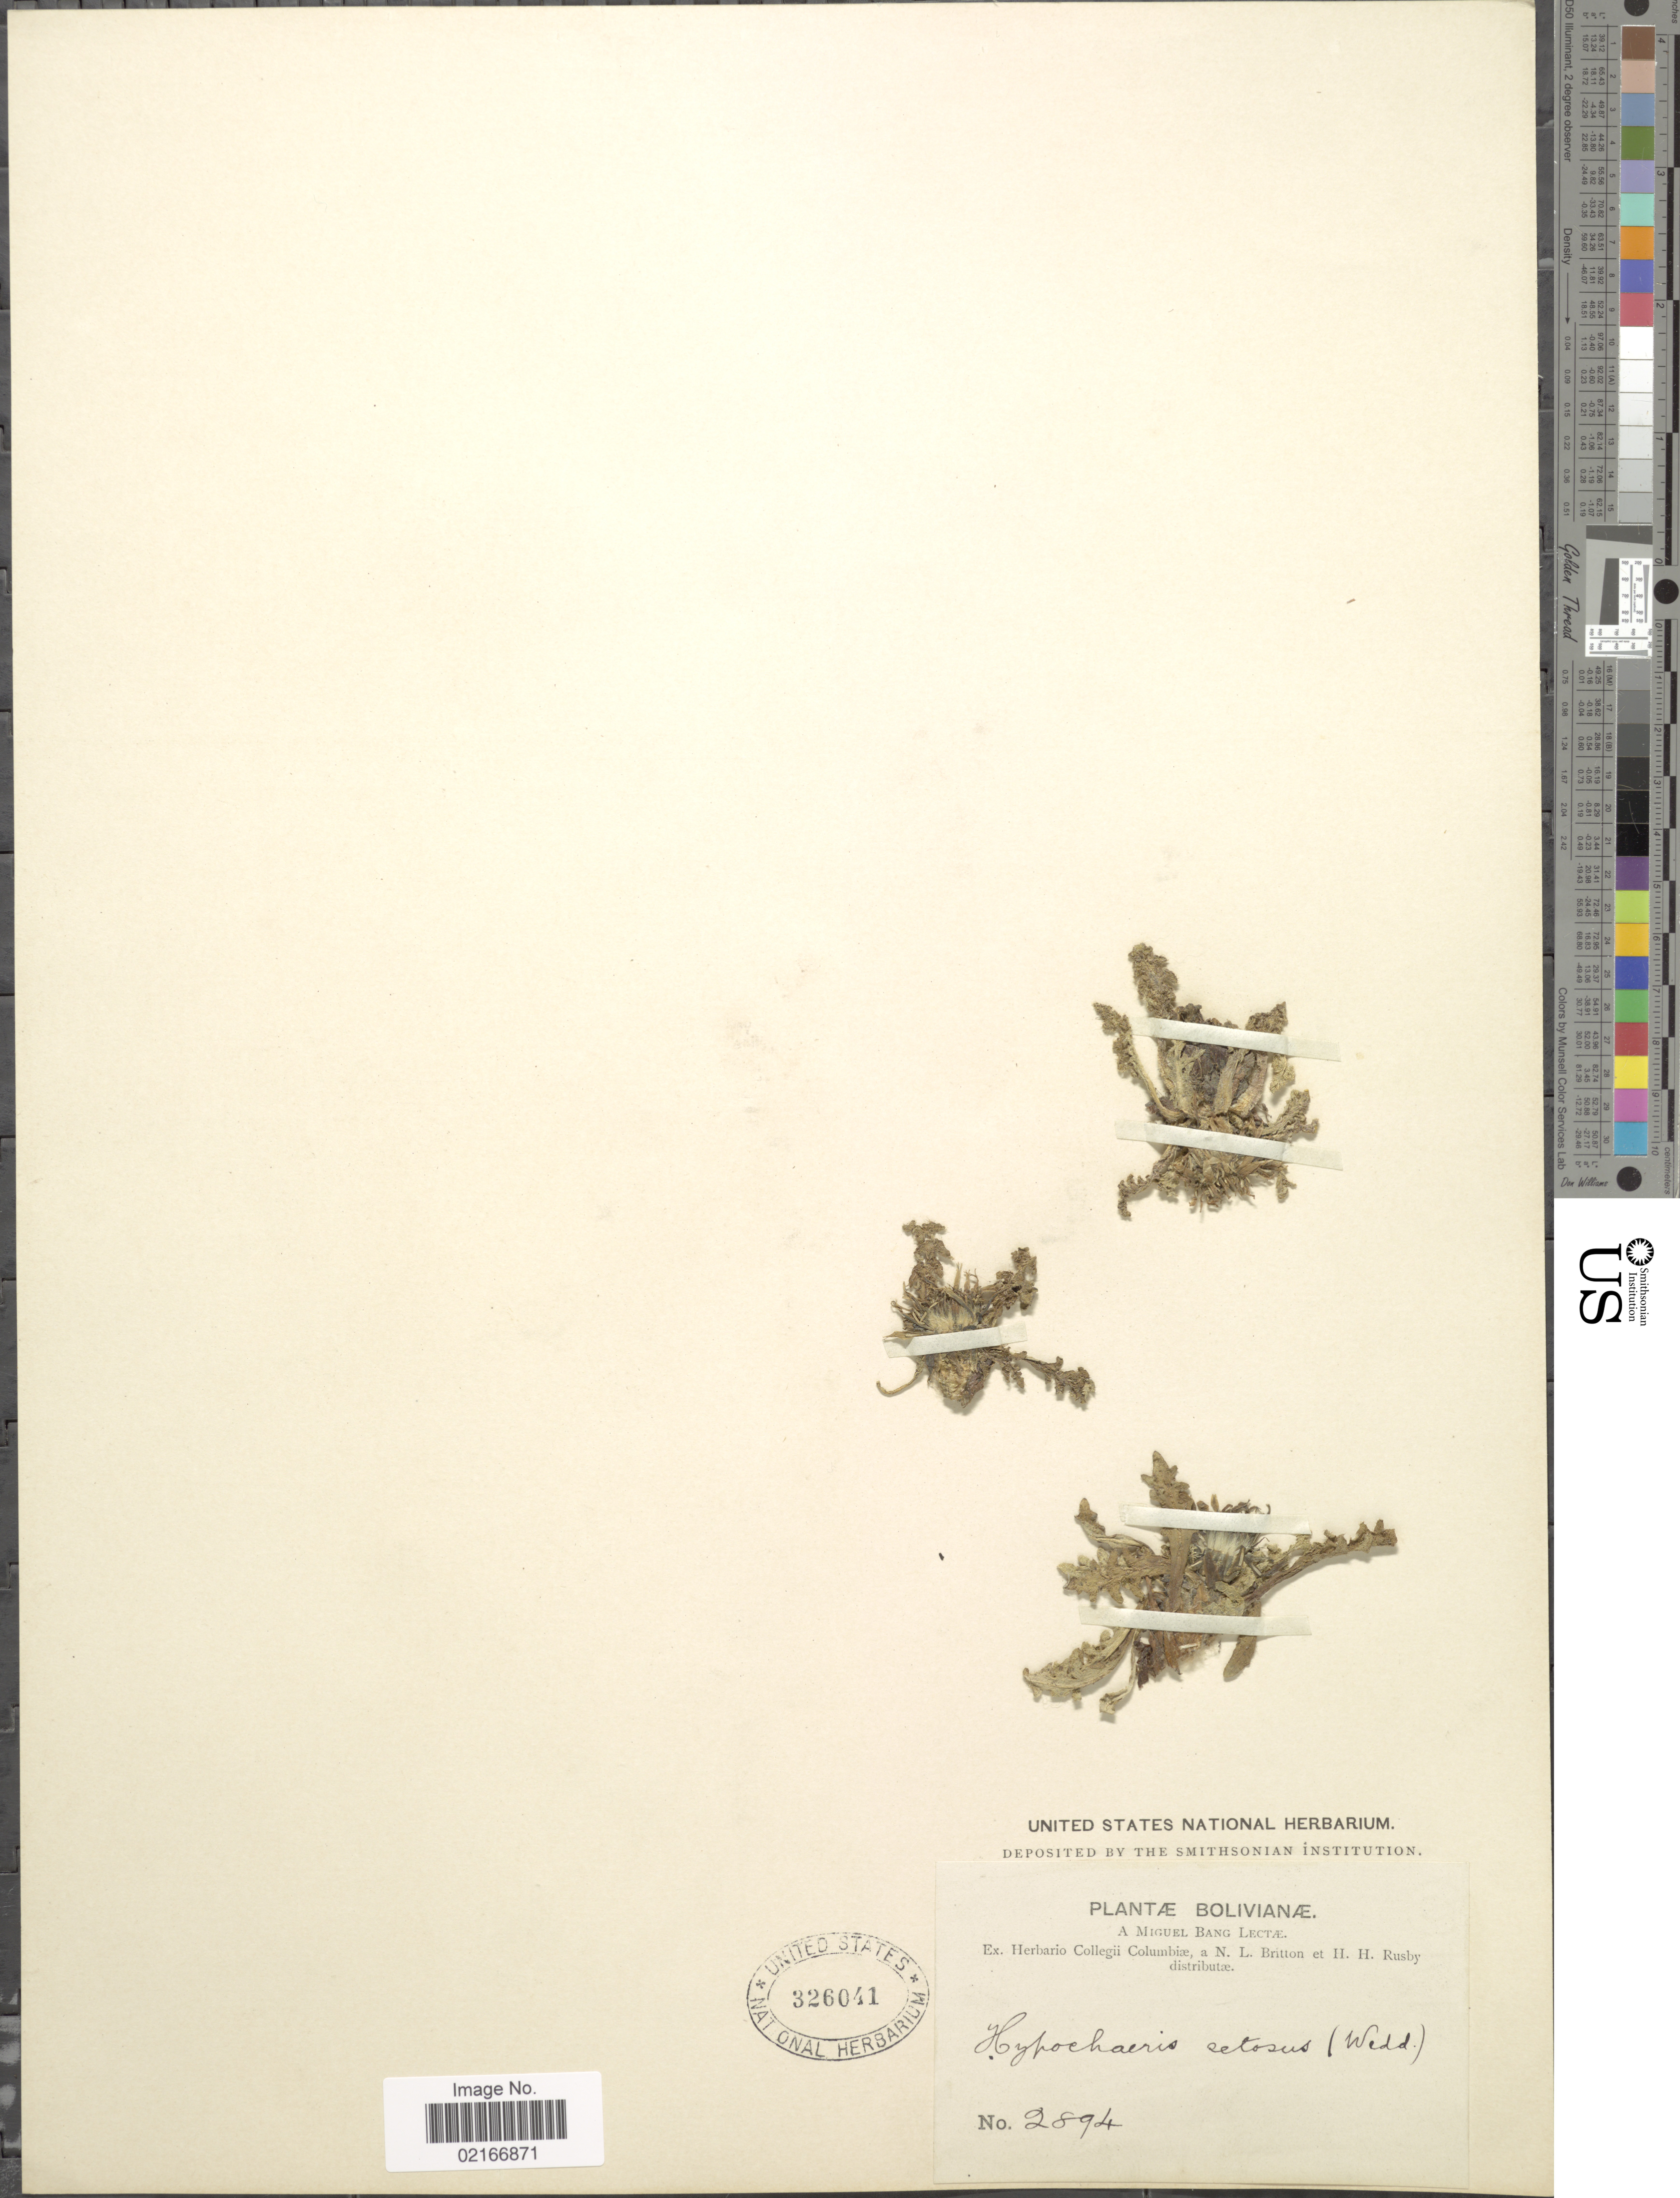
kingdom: Plantae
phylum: Tracheophyta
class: Magnoliopsida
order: Asterales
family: Asteraceae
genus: Hypochaeris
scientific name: Hypochaeris setosa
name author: Formánek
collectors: M. Bang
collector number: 2894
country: Bolivia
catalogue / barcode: US 326041